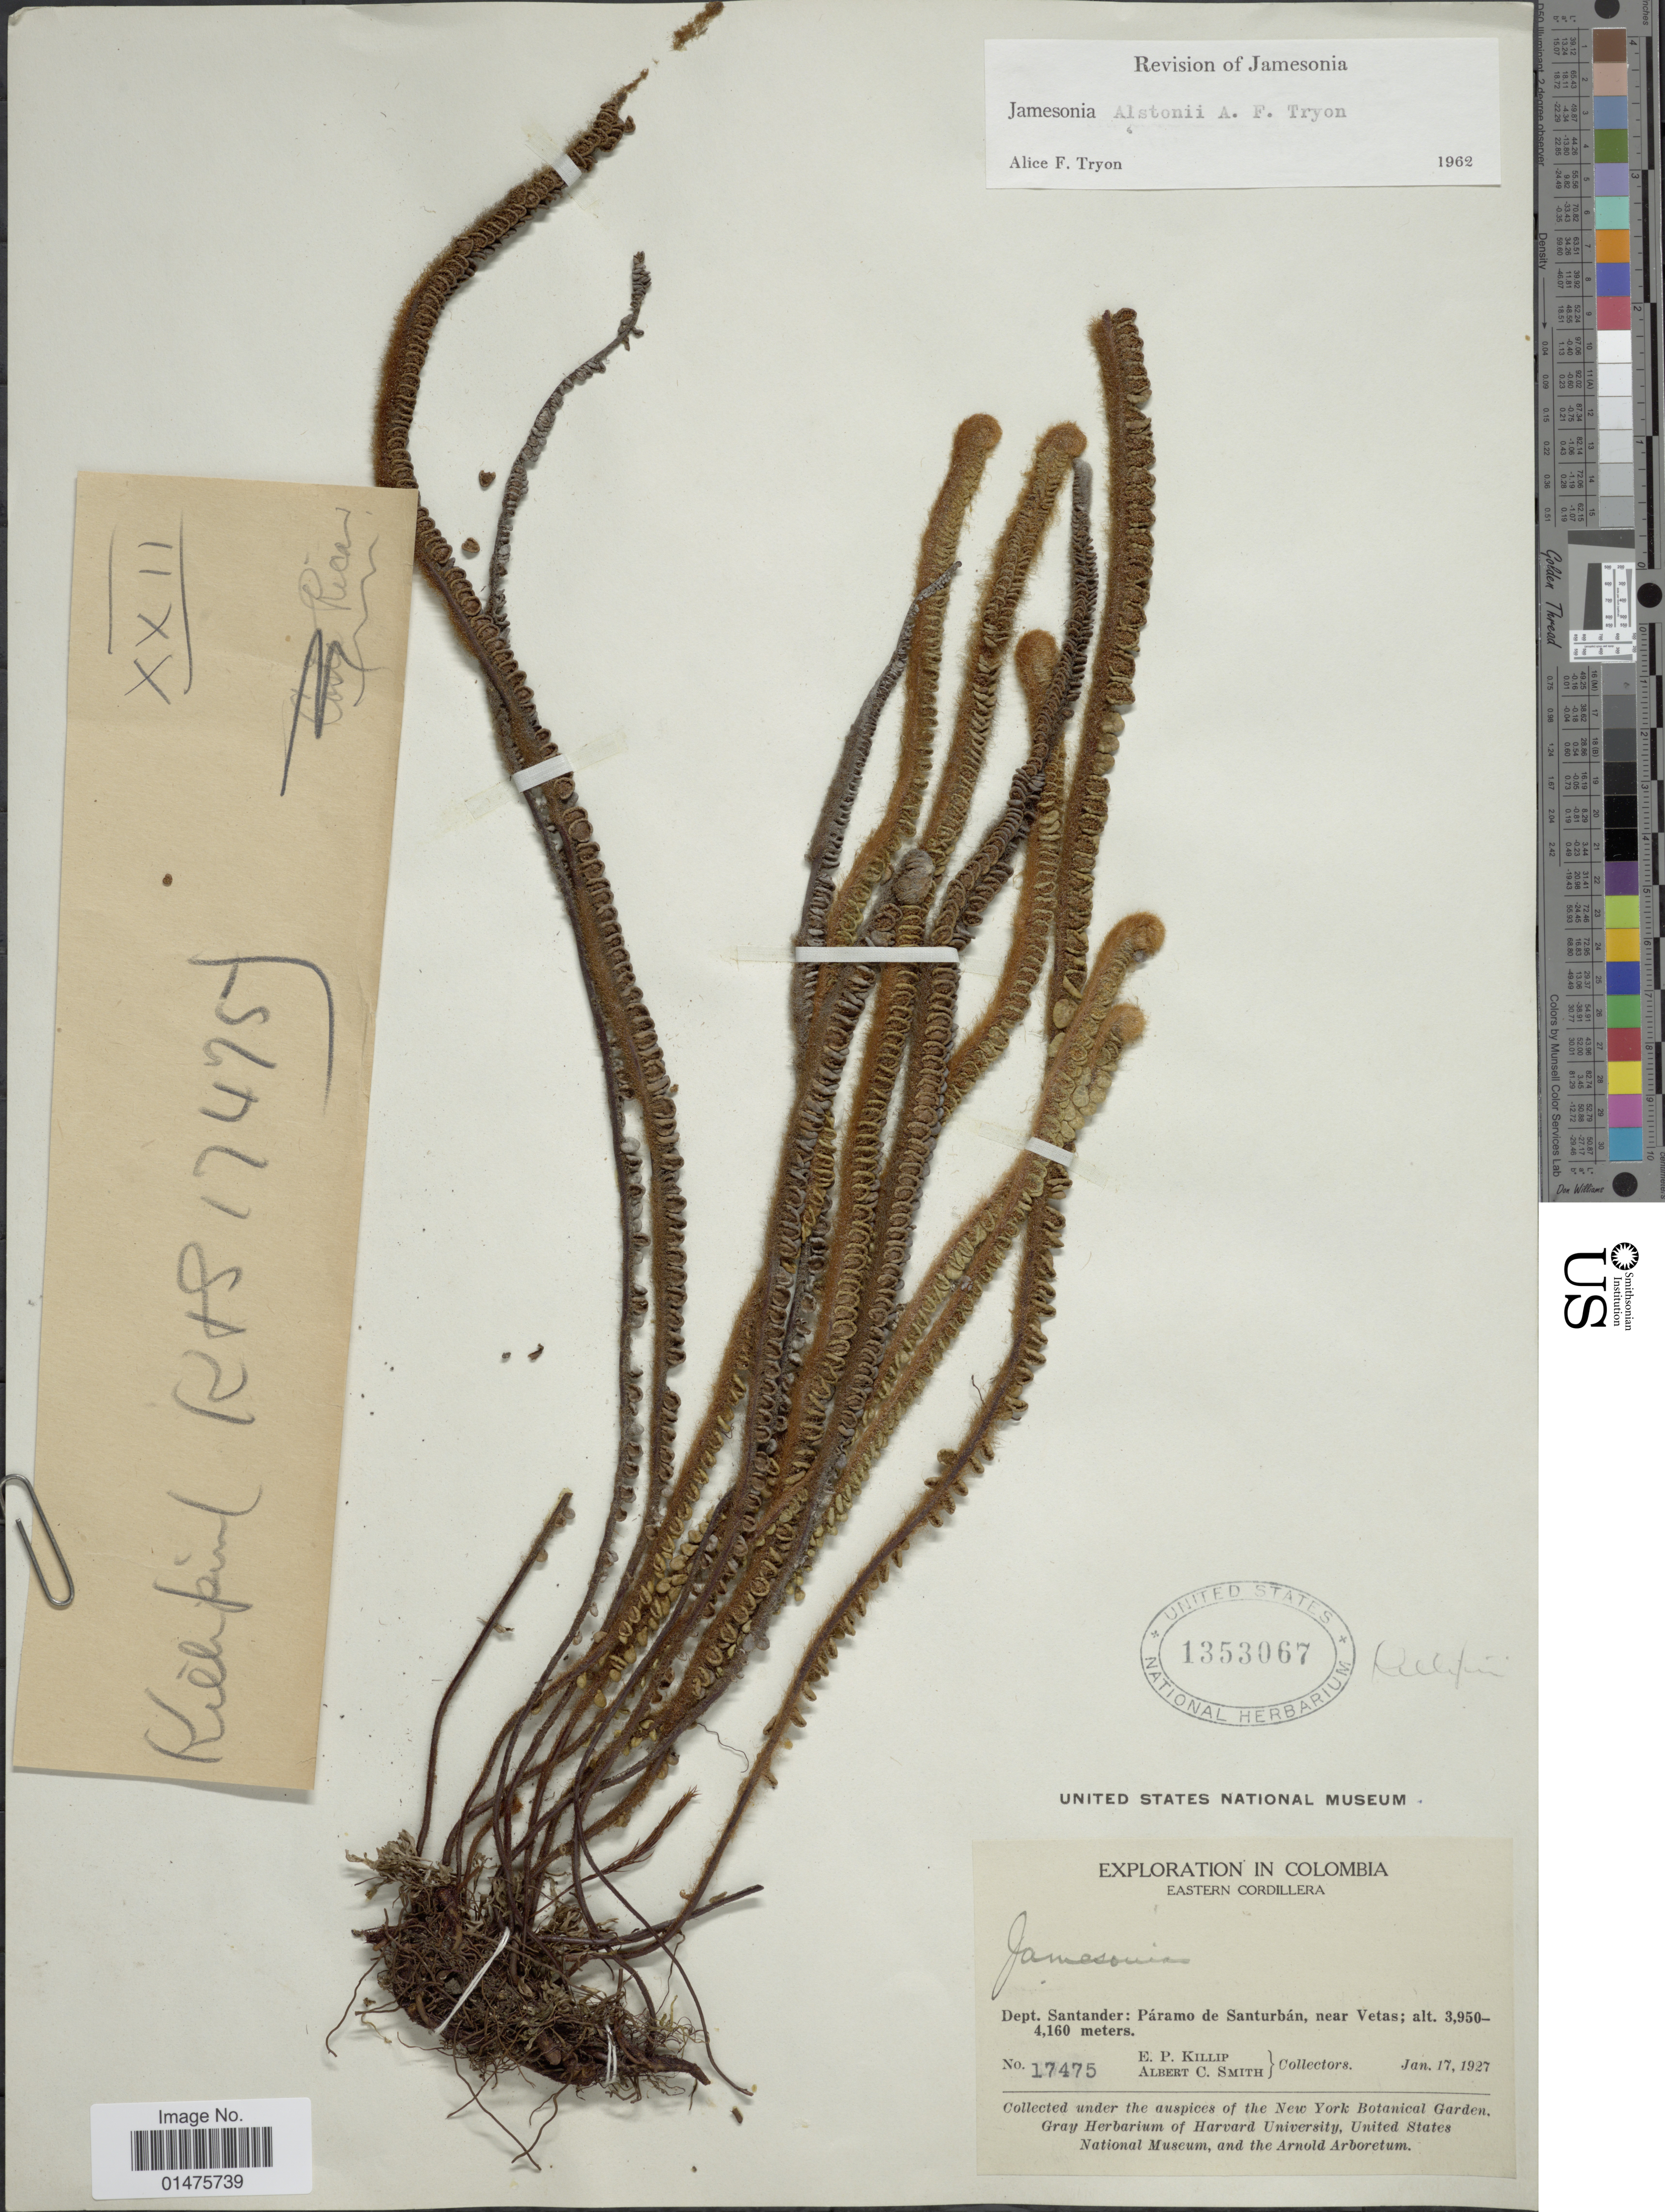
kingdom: Plantae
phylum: Tracheophyta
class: Polypodiopsida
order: Polypodiales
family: Pteridaceae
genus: Jamesonia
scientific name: Jamesonia alstonii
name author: A.F. Tryon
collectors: E. P. Killip & A. C. Smith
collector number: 17475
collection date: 1927-01-17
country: Colombia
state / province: Santander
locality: Eastern Cordillera, Dept. Santander: Páramo de Santurbán, near Vetas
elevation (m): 3950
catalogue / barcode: US 1353067